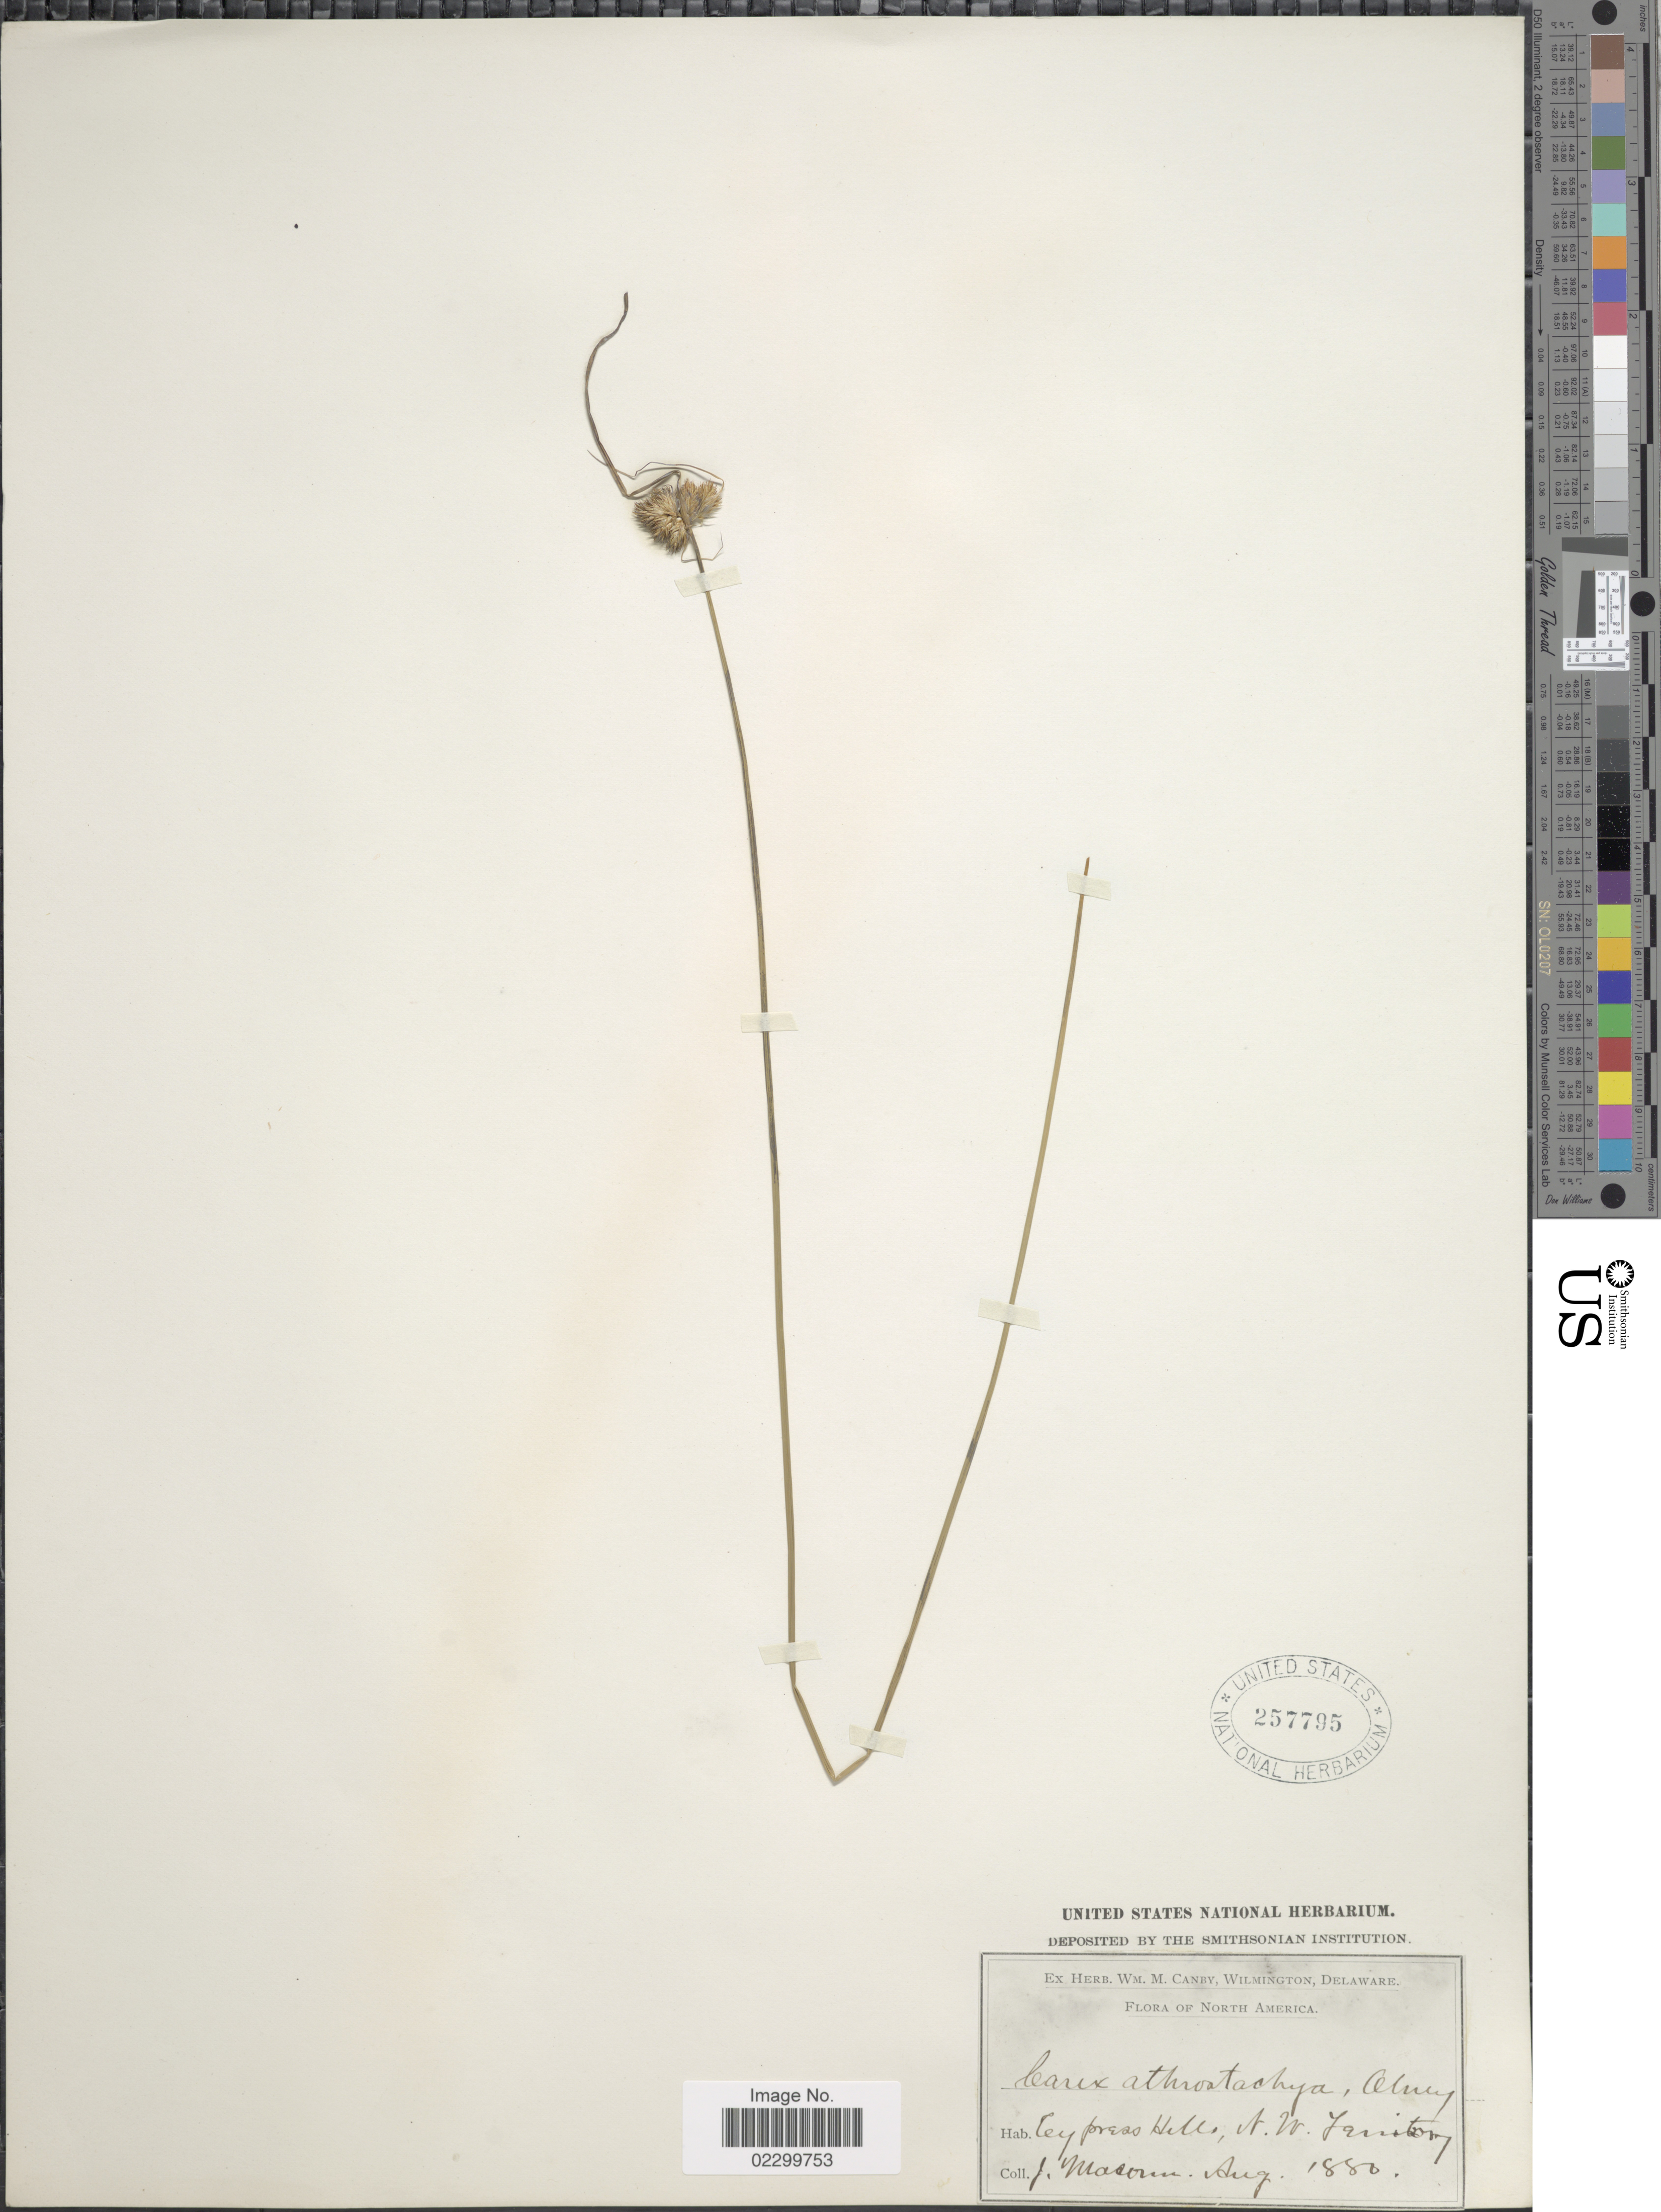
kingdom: Plantae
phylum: Tracheophyta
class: Liliopsida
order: Poales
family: Cyperaceae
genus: Carex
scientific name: Carex athrostachya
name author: Olney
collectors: J. Macoun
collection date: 1880-08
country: Canada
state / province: Northwest Territories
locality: Cypress Hills.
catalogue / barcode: US 257795